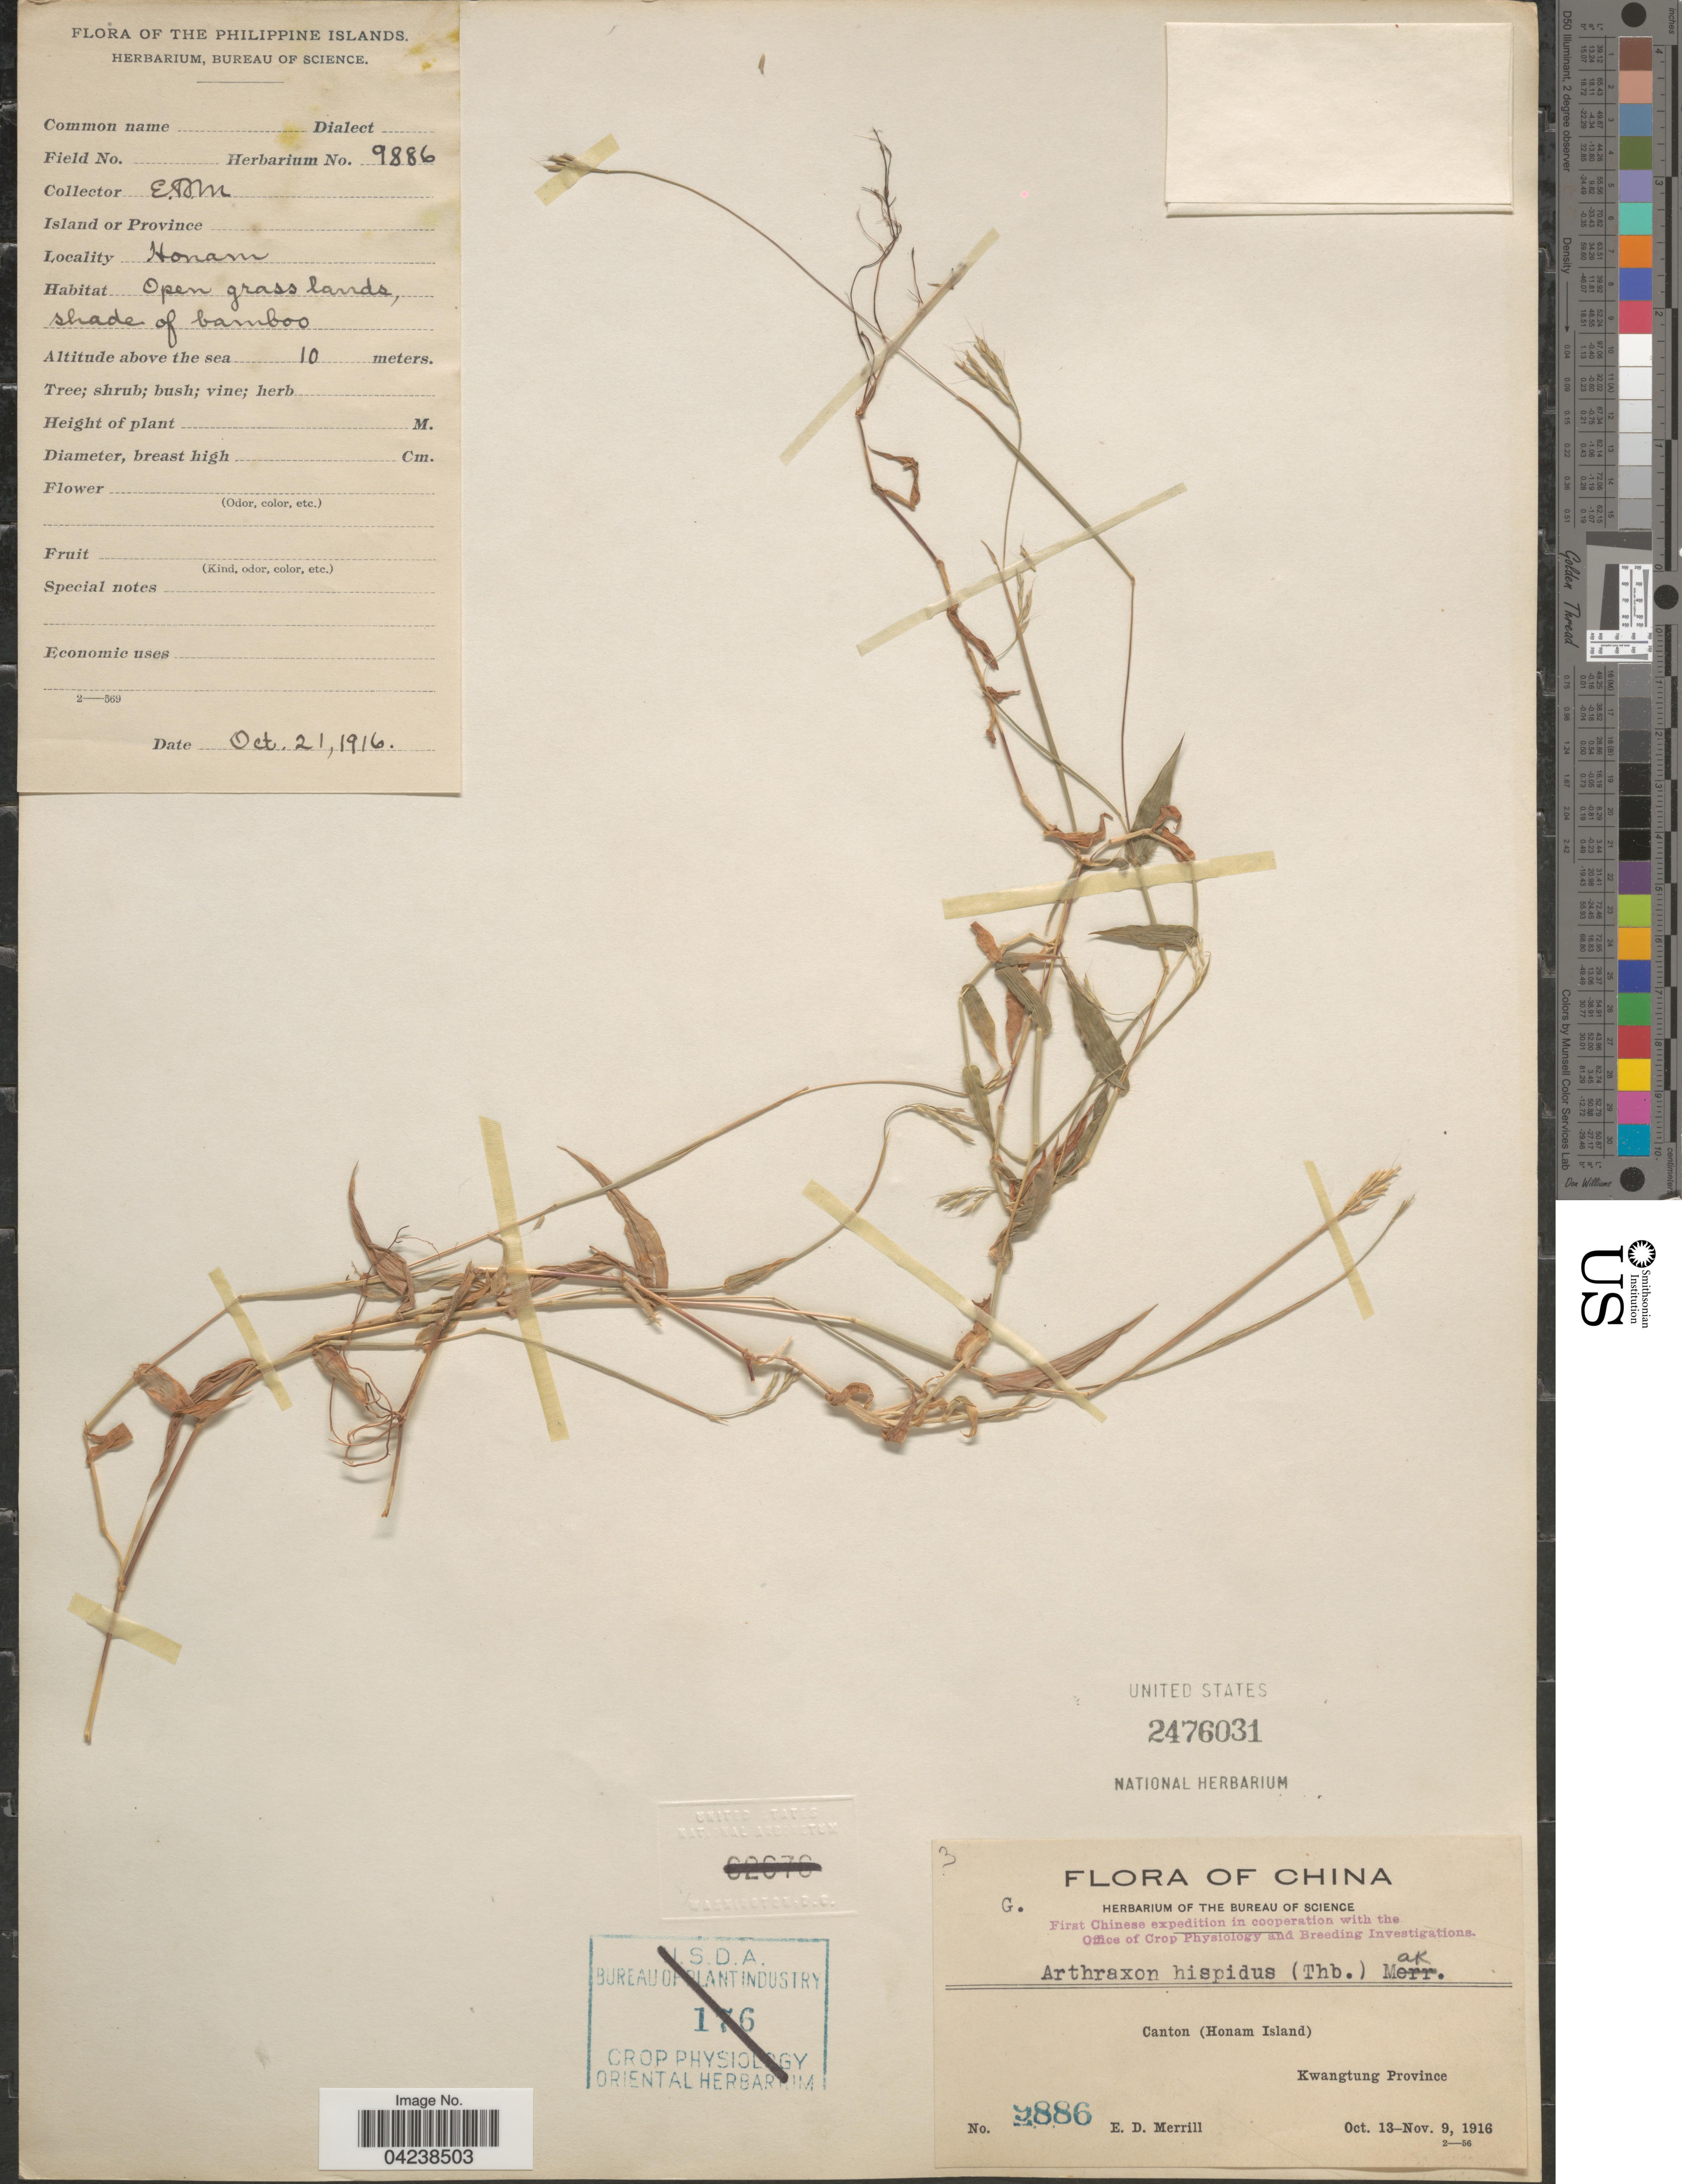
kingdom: Plantae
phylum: Tracheophyta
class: Liliopsida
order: Poales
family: Poaceae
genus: Arthraxon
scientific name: Arthraxon hispidus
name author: (Thunb.) Makino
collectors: E. D. Merrill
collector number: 9886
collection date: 1916-10-21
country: China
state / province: Guangdong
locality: First Chinese expedition. Canton (Honam Island). Kwangtung Province.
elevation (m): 10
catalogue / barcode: US 2476031